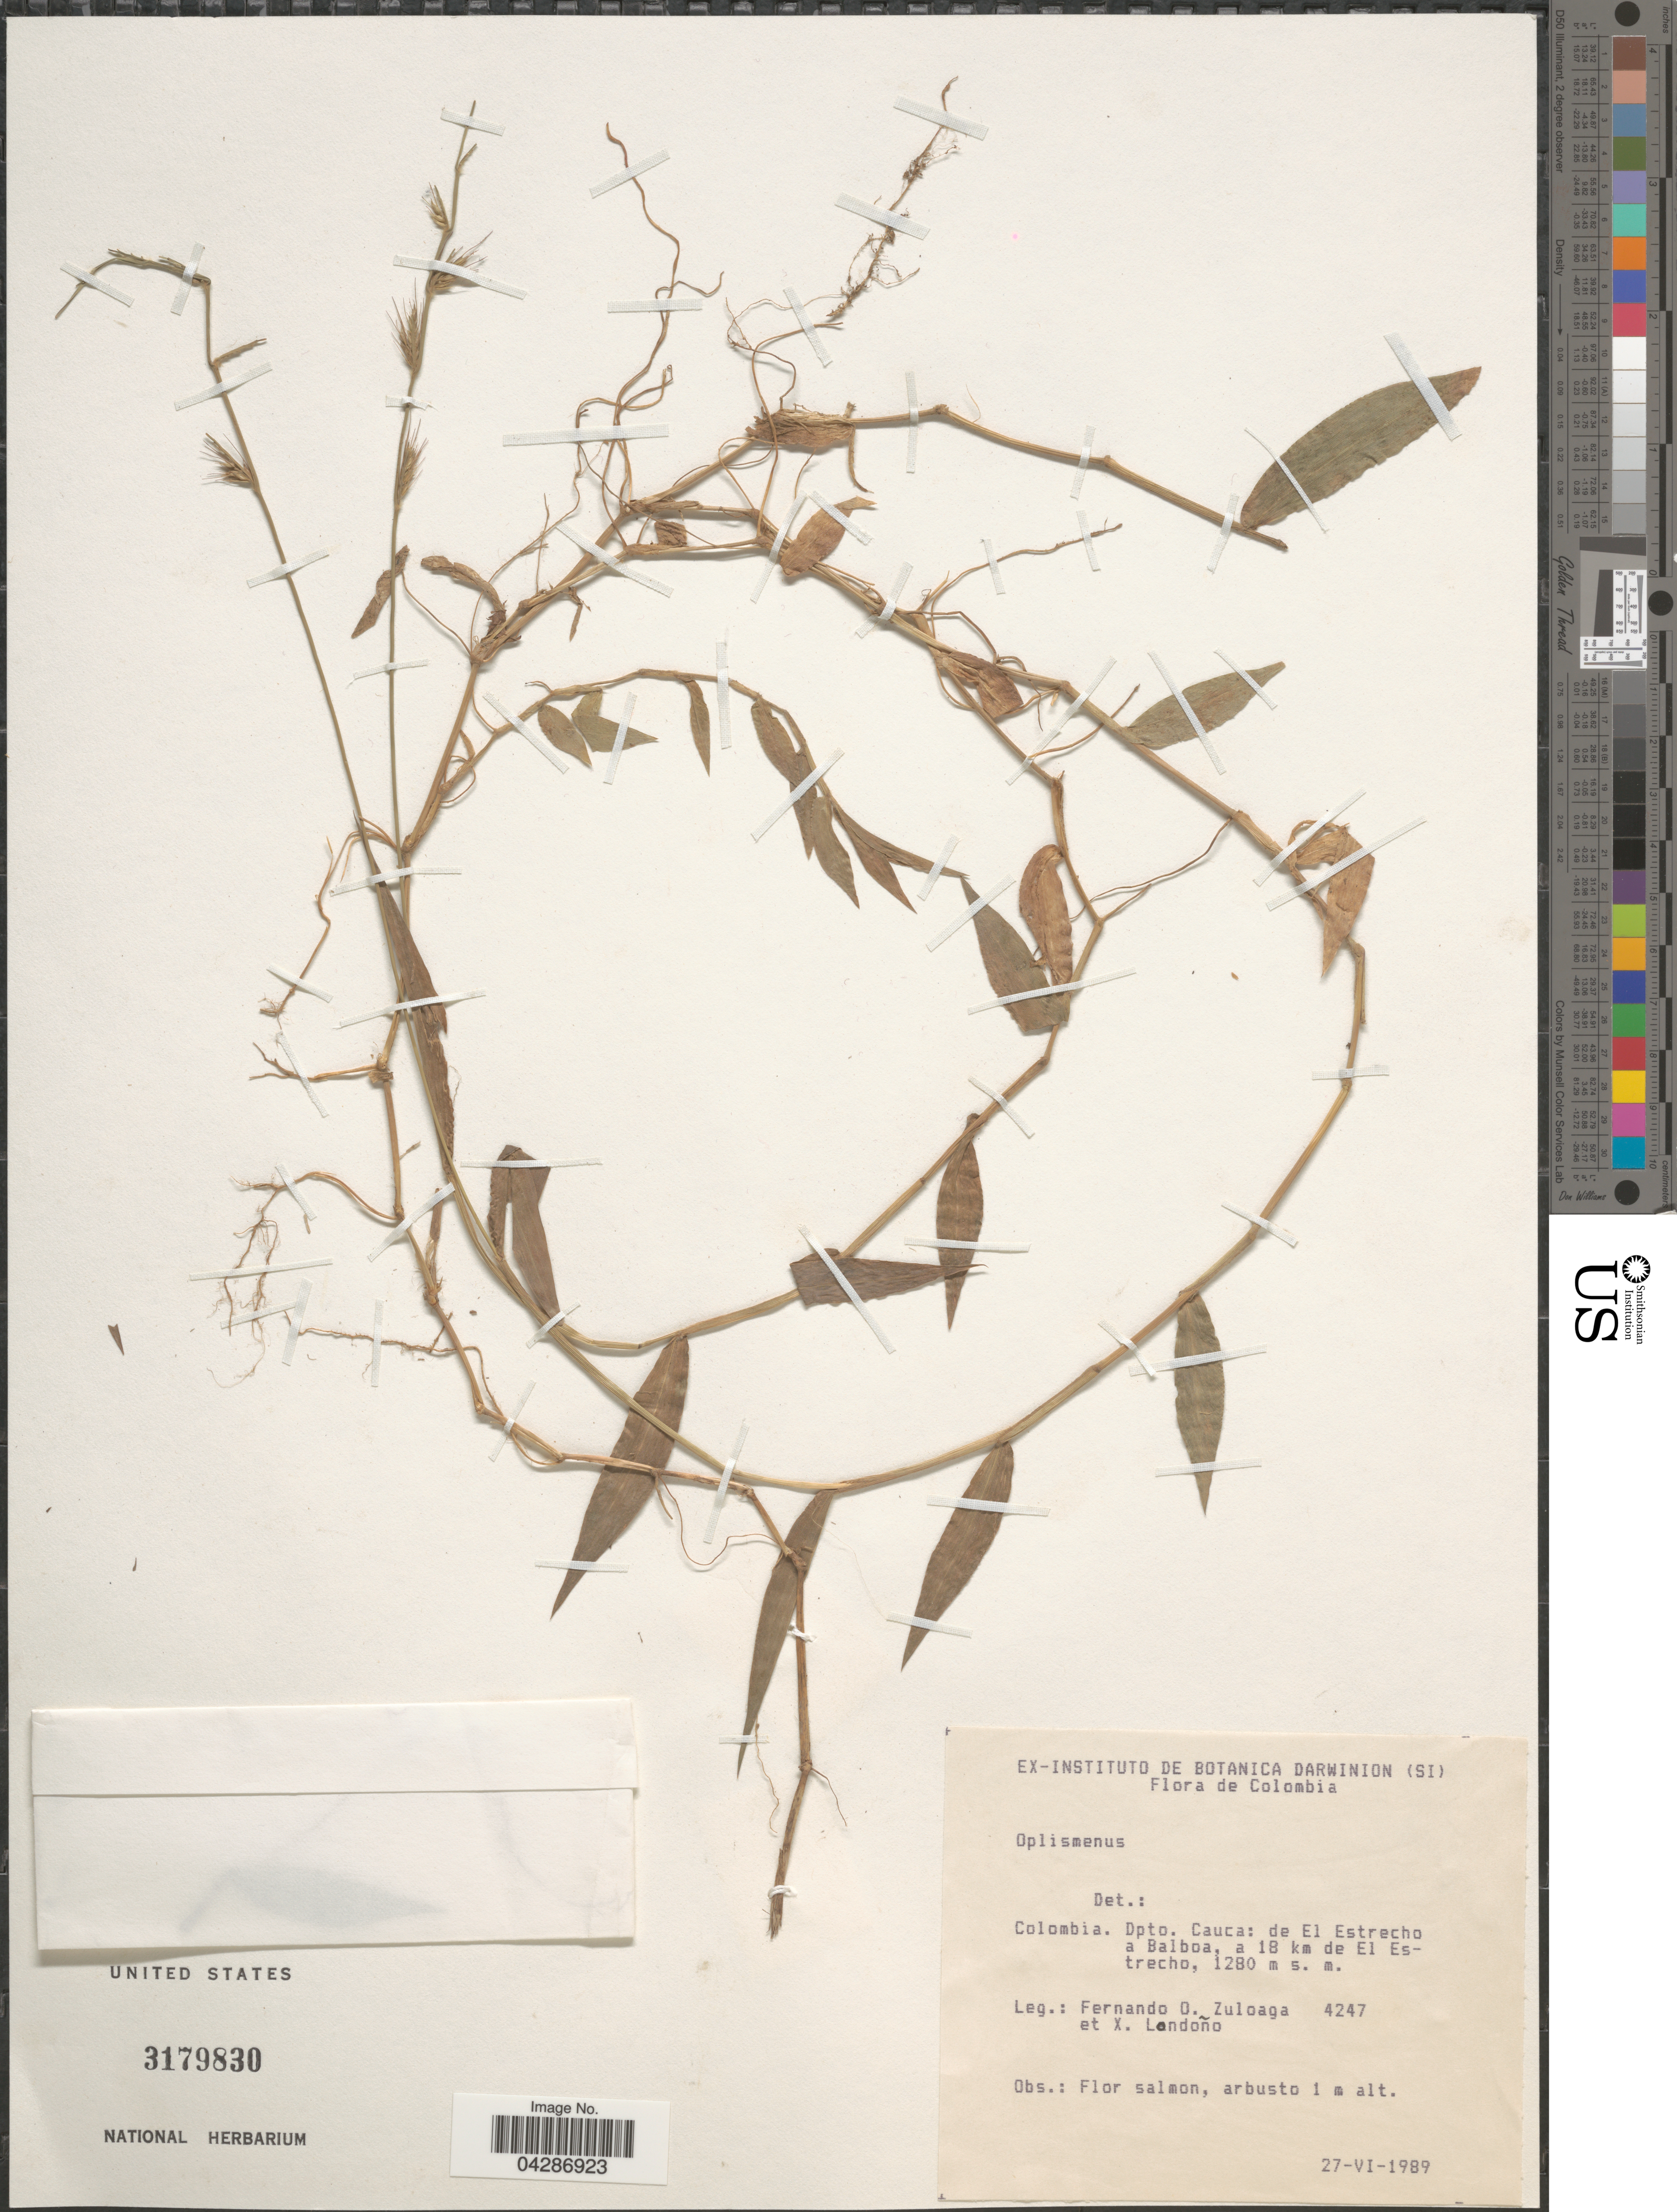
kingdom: Plantae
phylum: Tracheophyta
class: Liliopsida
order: Poales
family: Poaceae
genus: Oplismenus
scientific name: Oplismenus sp.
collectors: F. O. Zuloaga & X. Londoño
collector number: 4247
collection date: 1989-06-27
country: Colombia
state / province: Cauca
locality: Dpto. Cauca: de El Estrecho a Balboa, a 18 km de El Estrecho.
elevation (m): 1280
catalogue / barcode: US 3179830